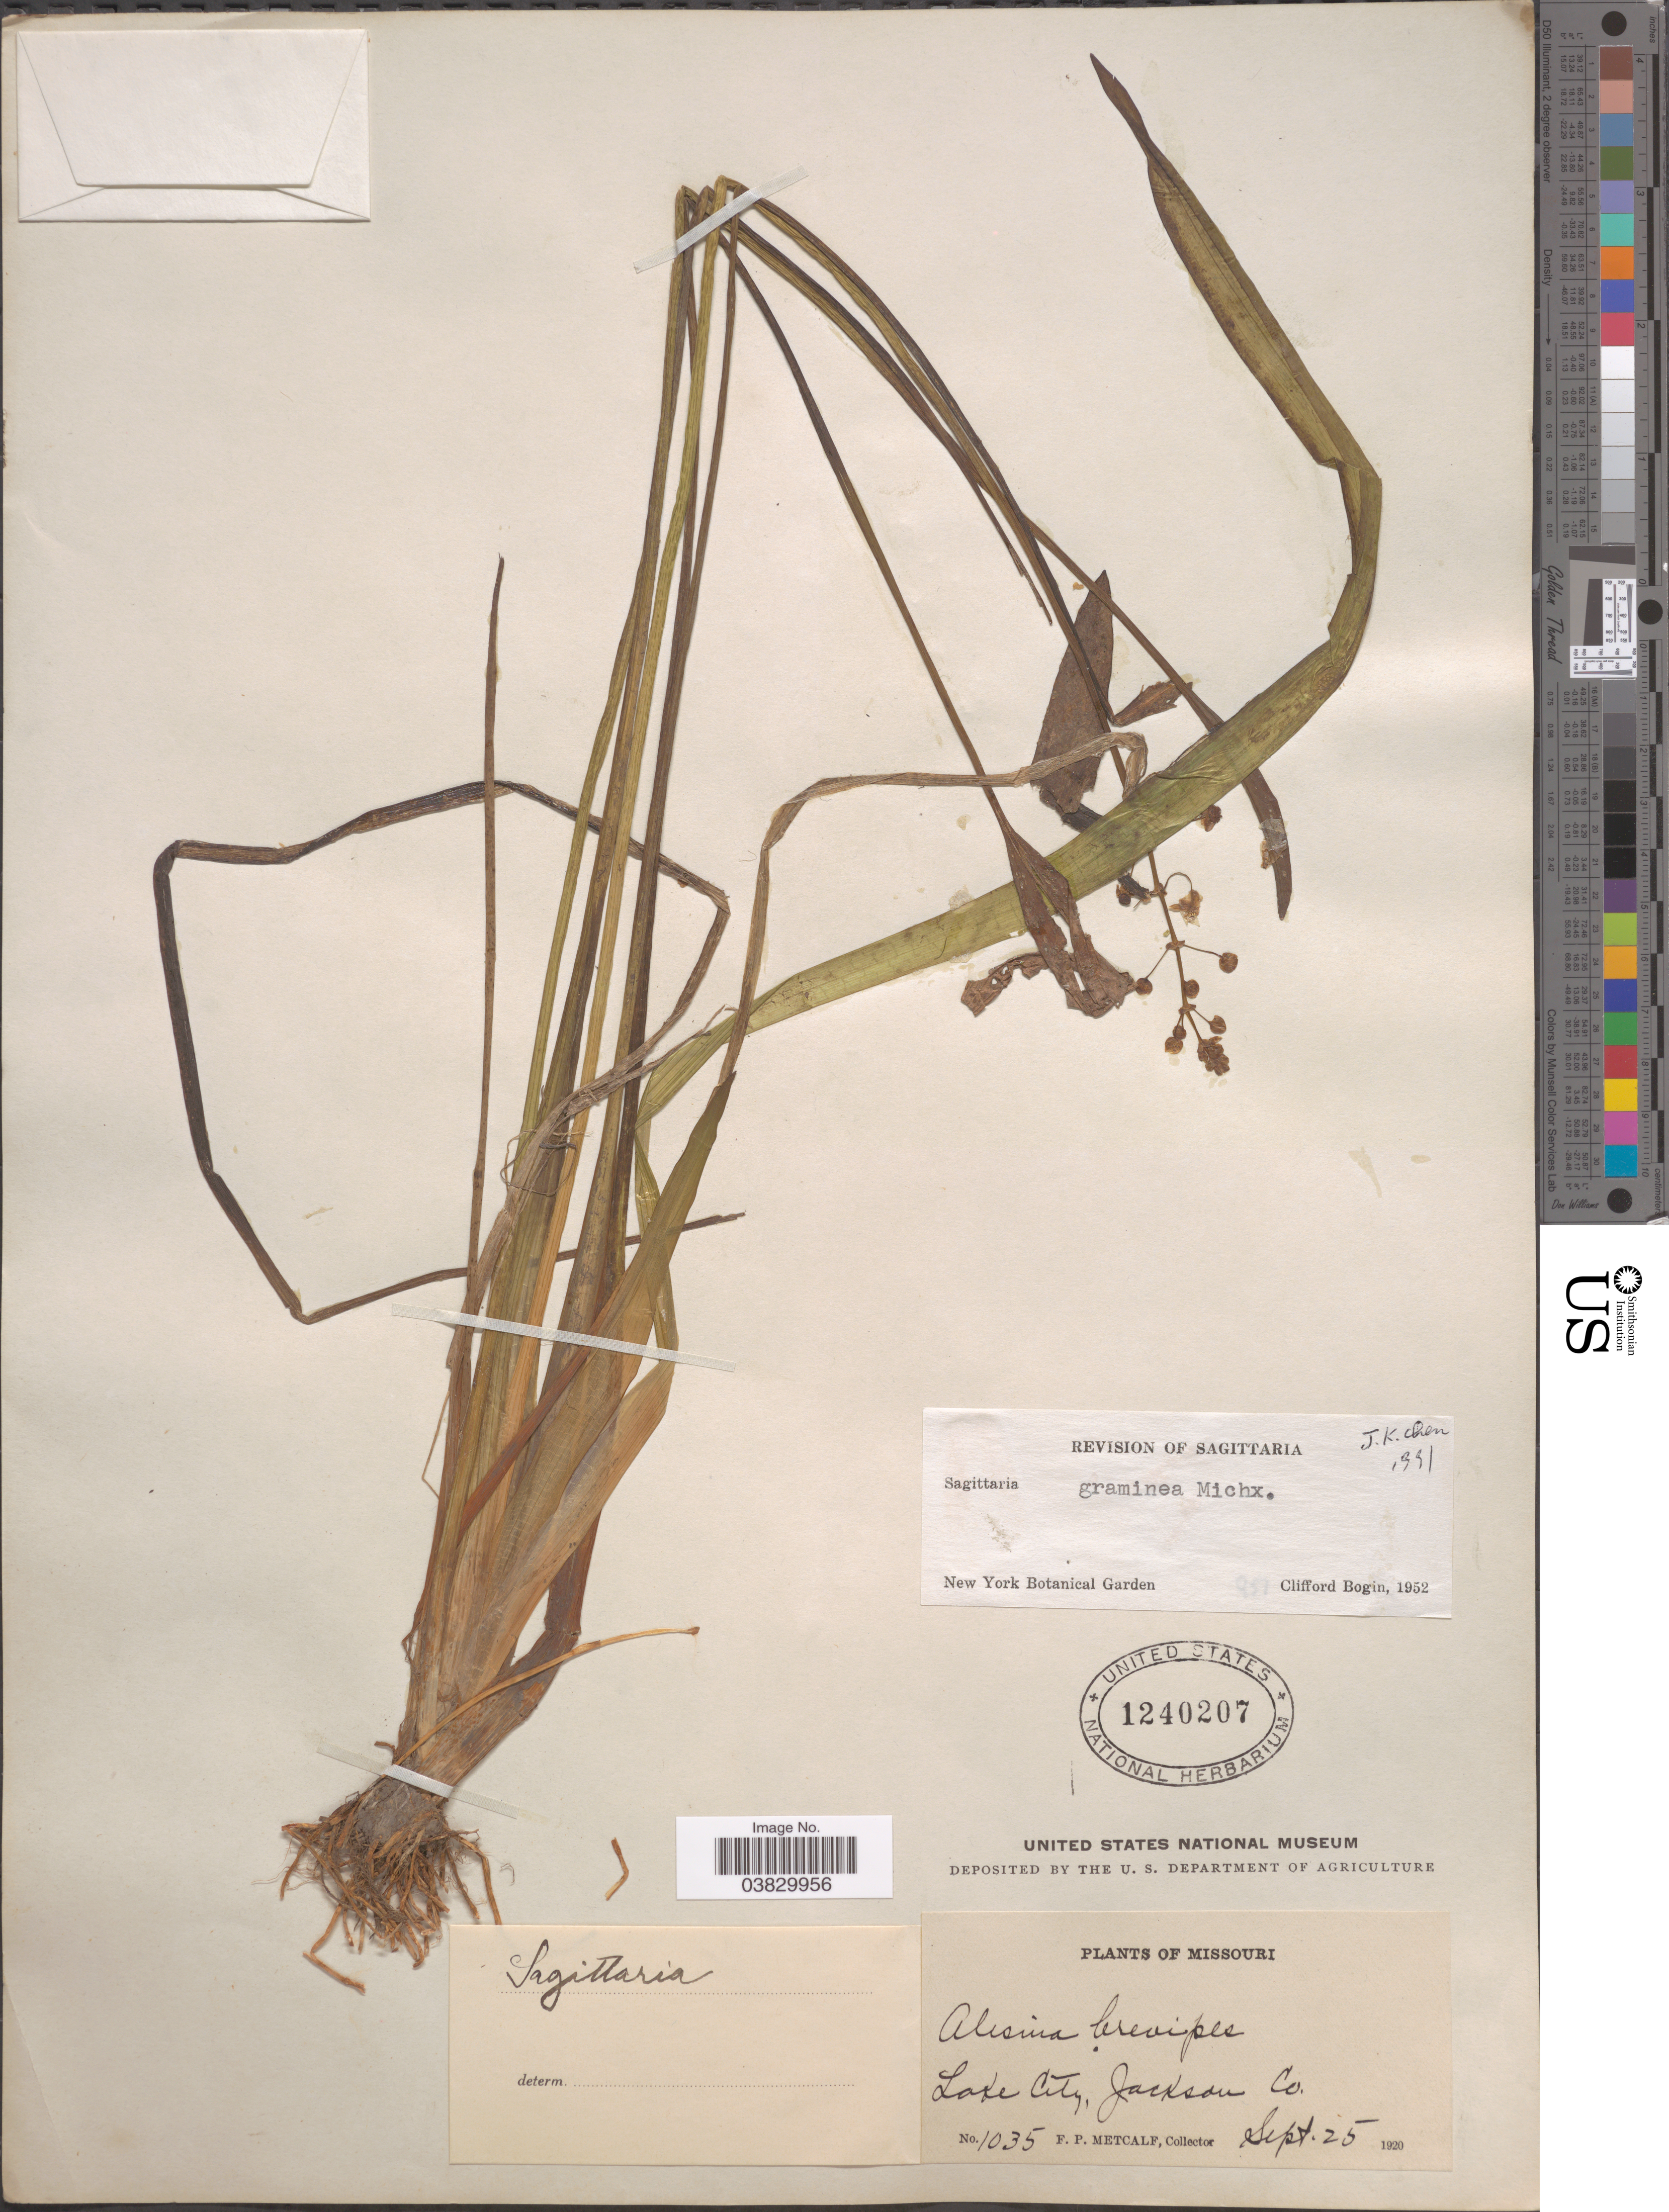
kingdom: Plantae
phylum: Tracheophyta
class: Liliopsida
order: Alismatales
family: Alismataceae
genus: Sagittaria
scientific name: Sagittaria graminea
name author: Michx.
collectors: F. Metcalf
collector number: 1035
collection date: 1920-09-25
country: United States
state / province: Missouri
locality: Lake City, Jackson Co.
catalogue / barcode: US 1240207